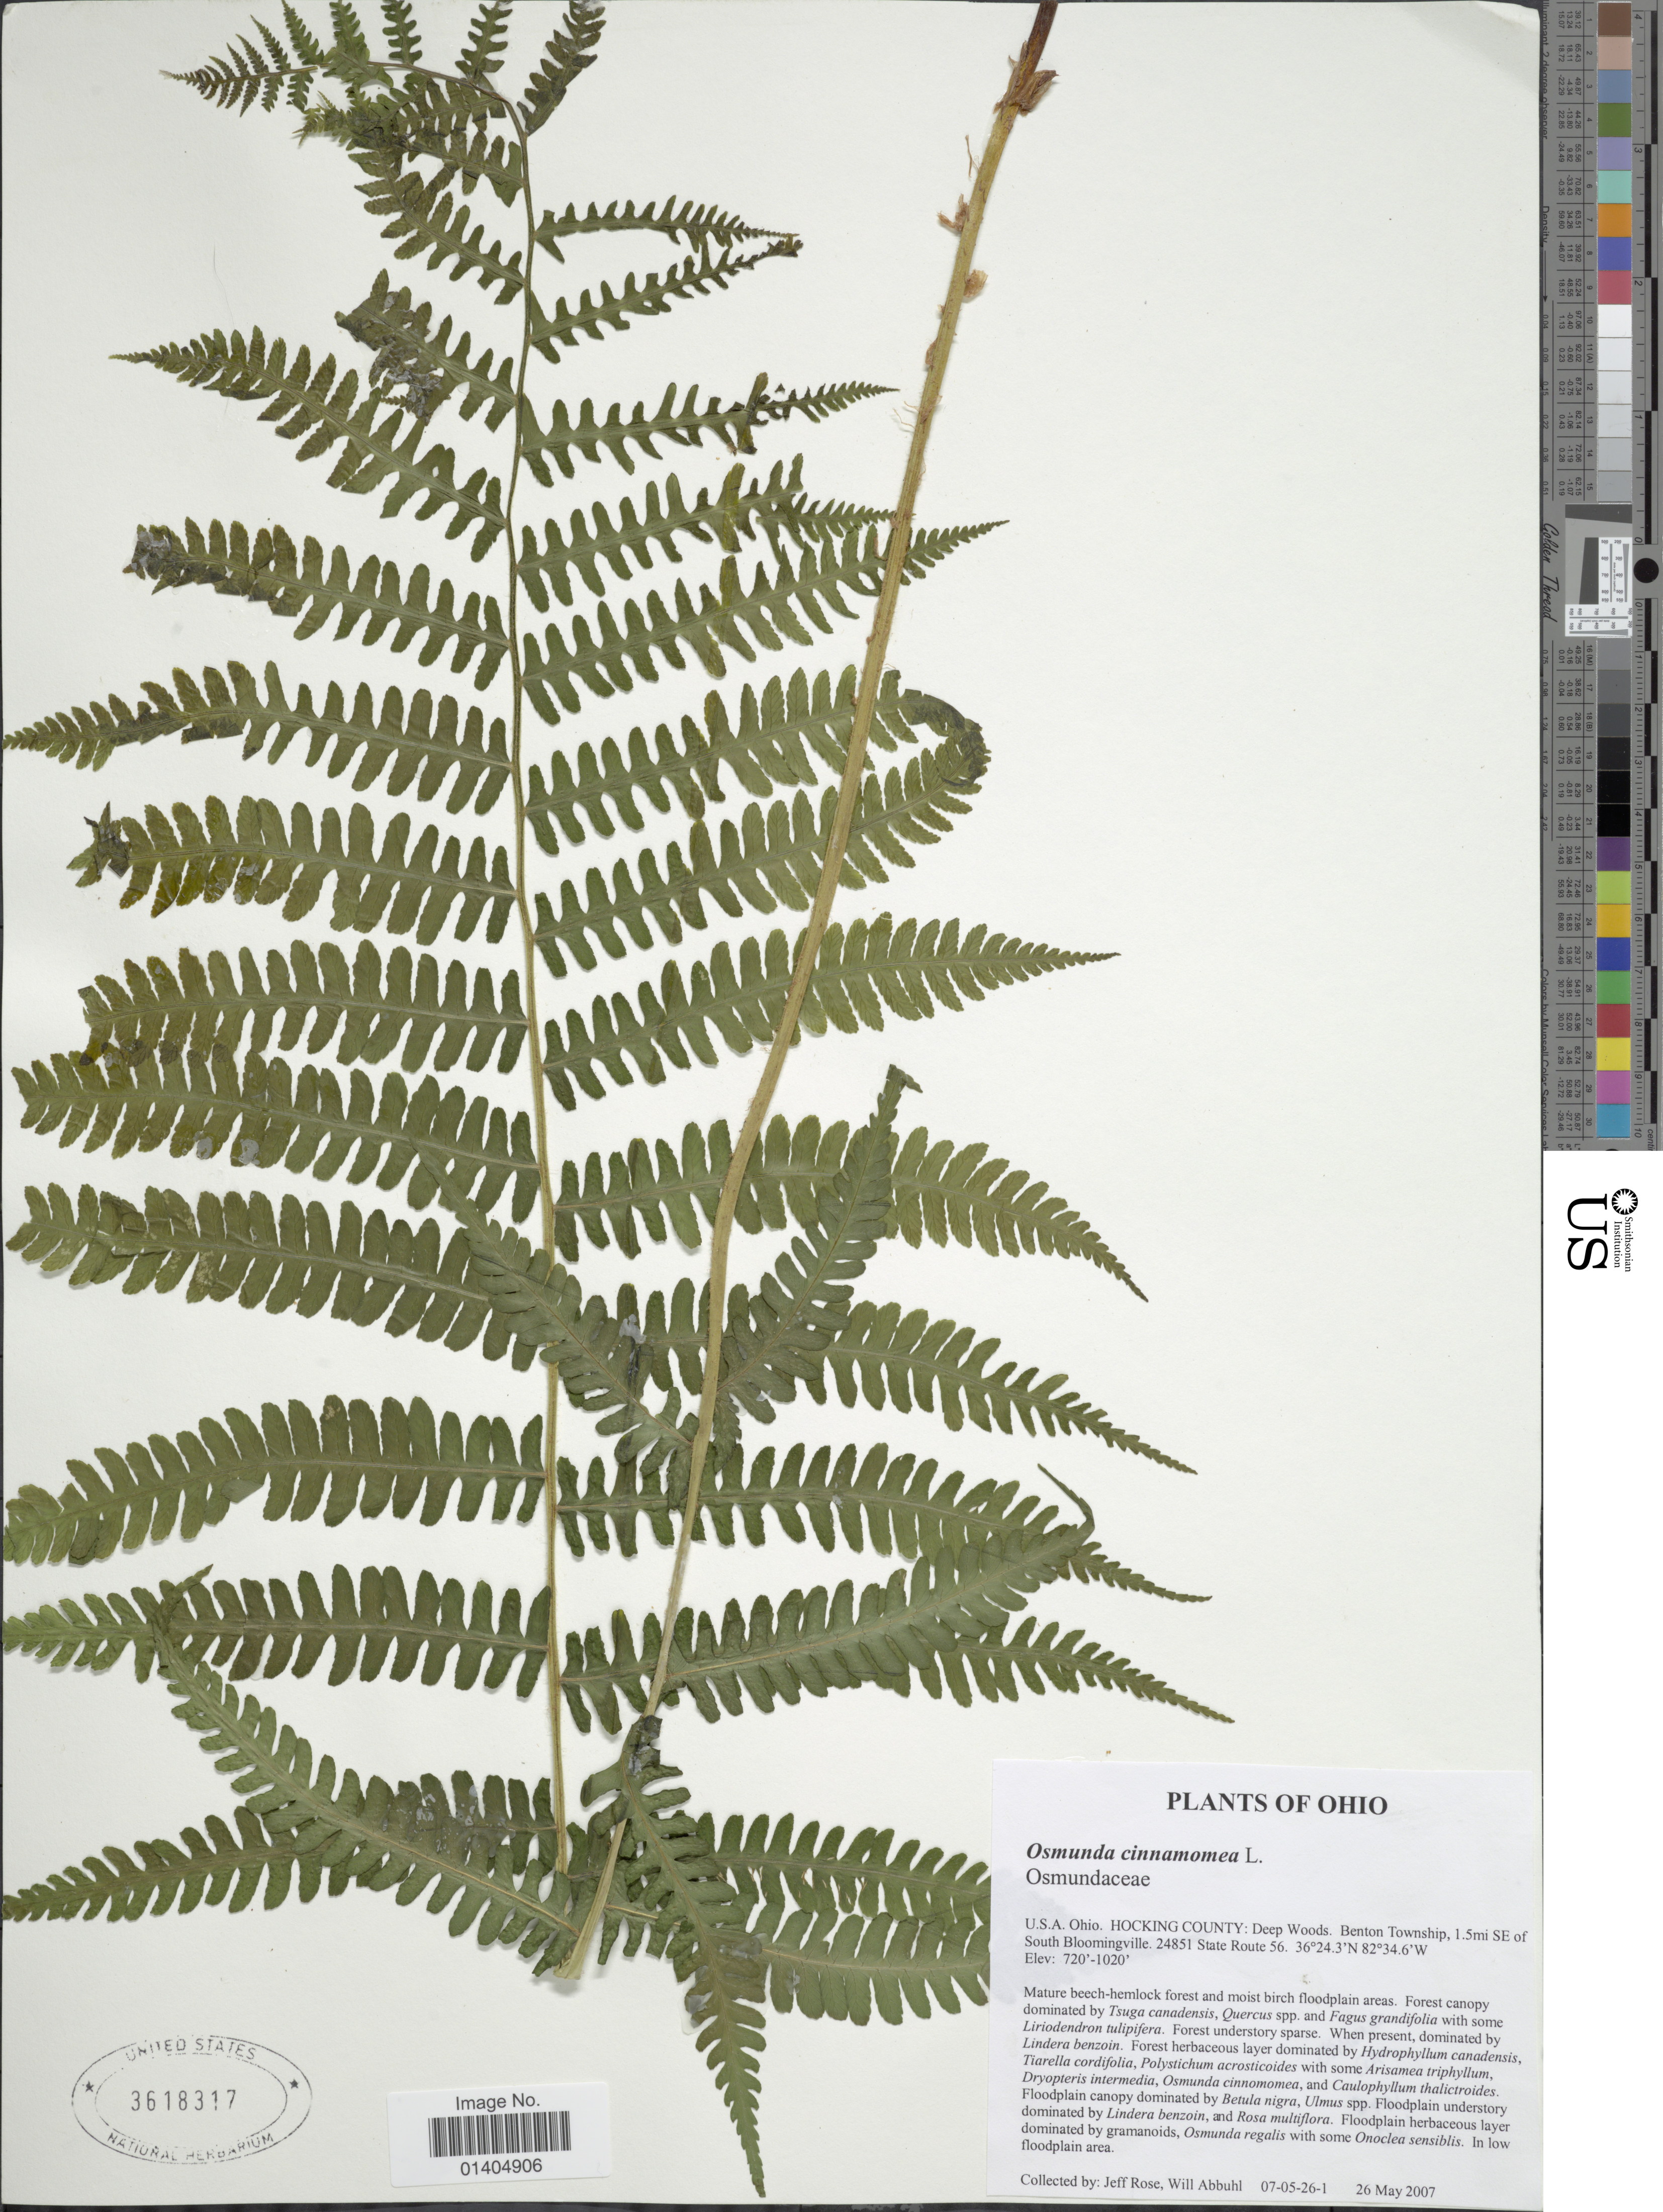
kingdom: Plantae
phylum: Tracheophyta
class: Polypodiopsida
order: Osmundales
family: Osmundaceae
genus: Osmundastrum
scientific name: Osmundastrum cinnamomeum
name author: (L.) C. Presl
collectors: J. N. Rose & W. Abbuhl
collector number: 07-05-26-1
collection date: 2007-05-26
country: United States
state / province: Ohio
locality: Hocking County: Deep woods, benton Township, 1.5mi SE of South Bloomingville. 24851 State Route 56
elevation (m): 219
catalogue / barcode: US 3618317